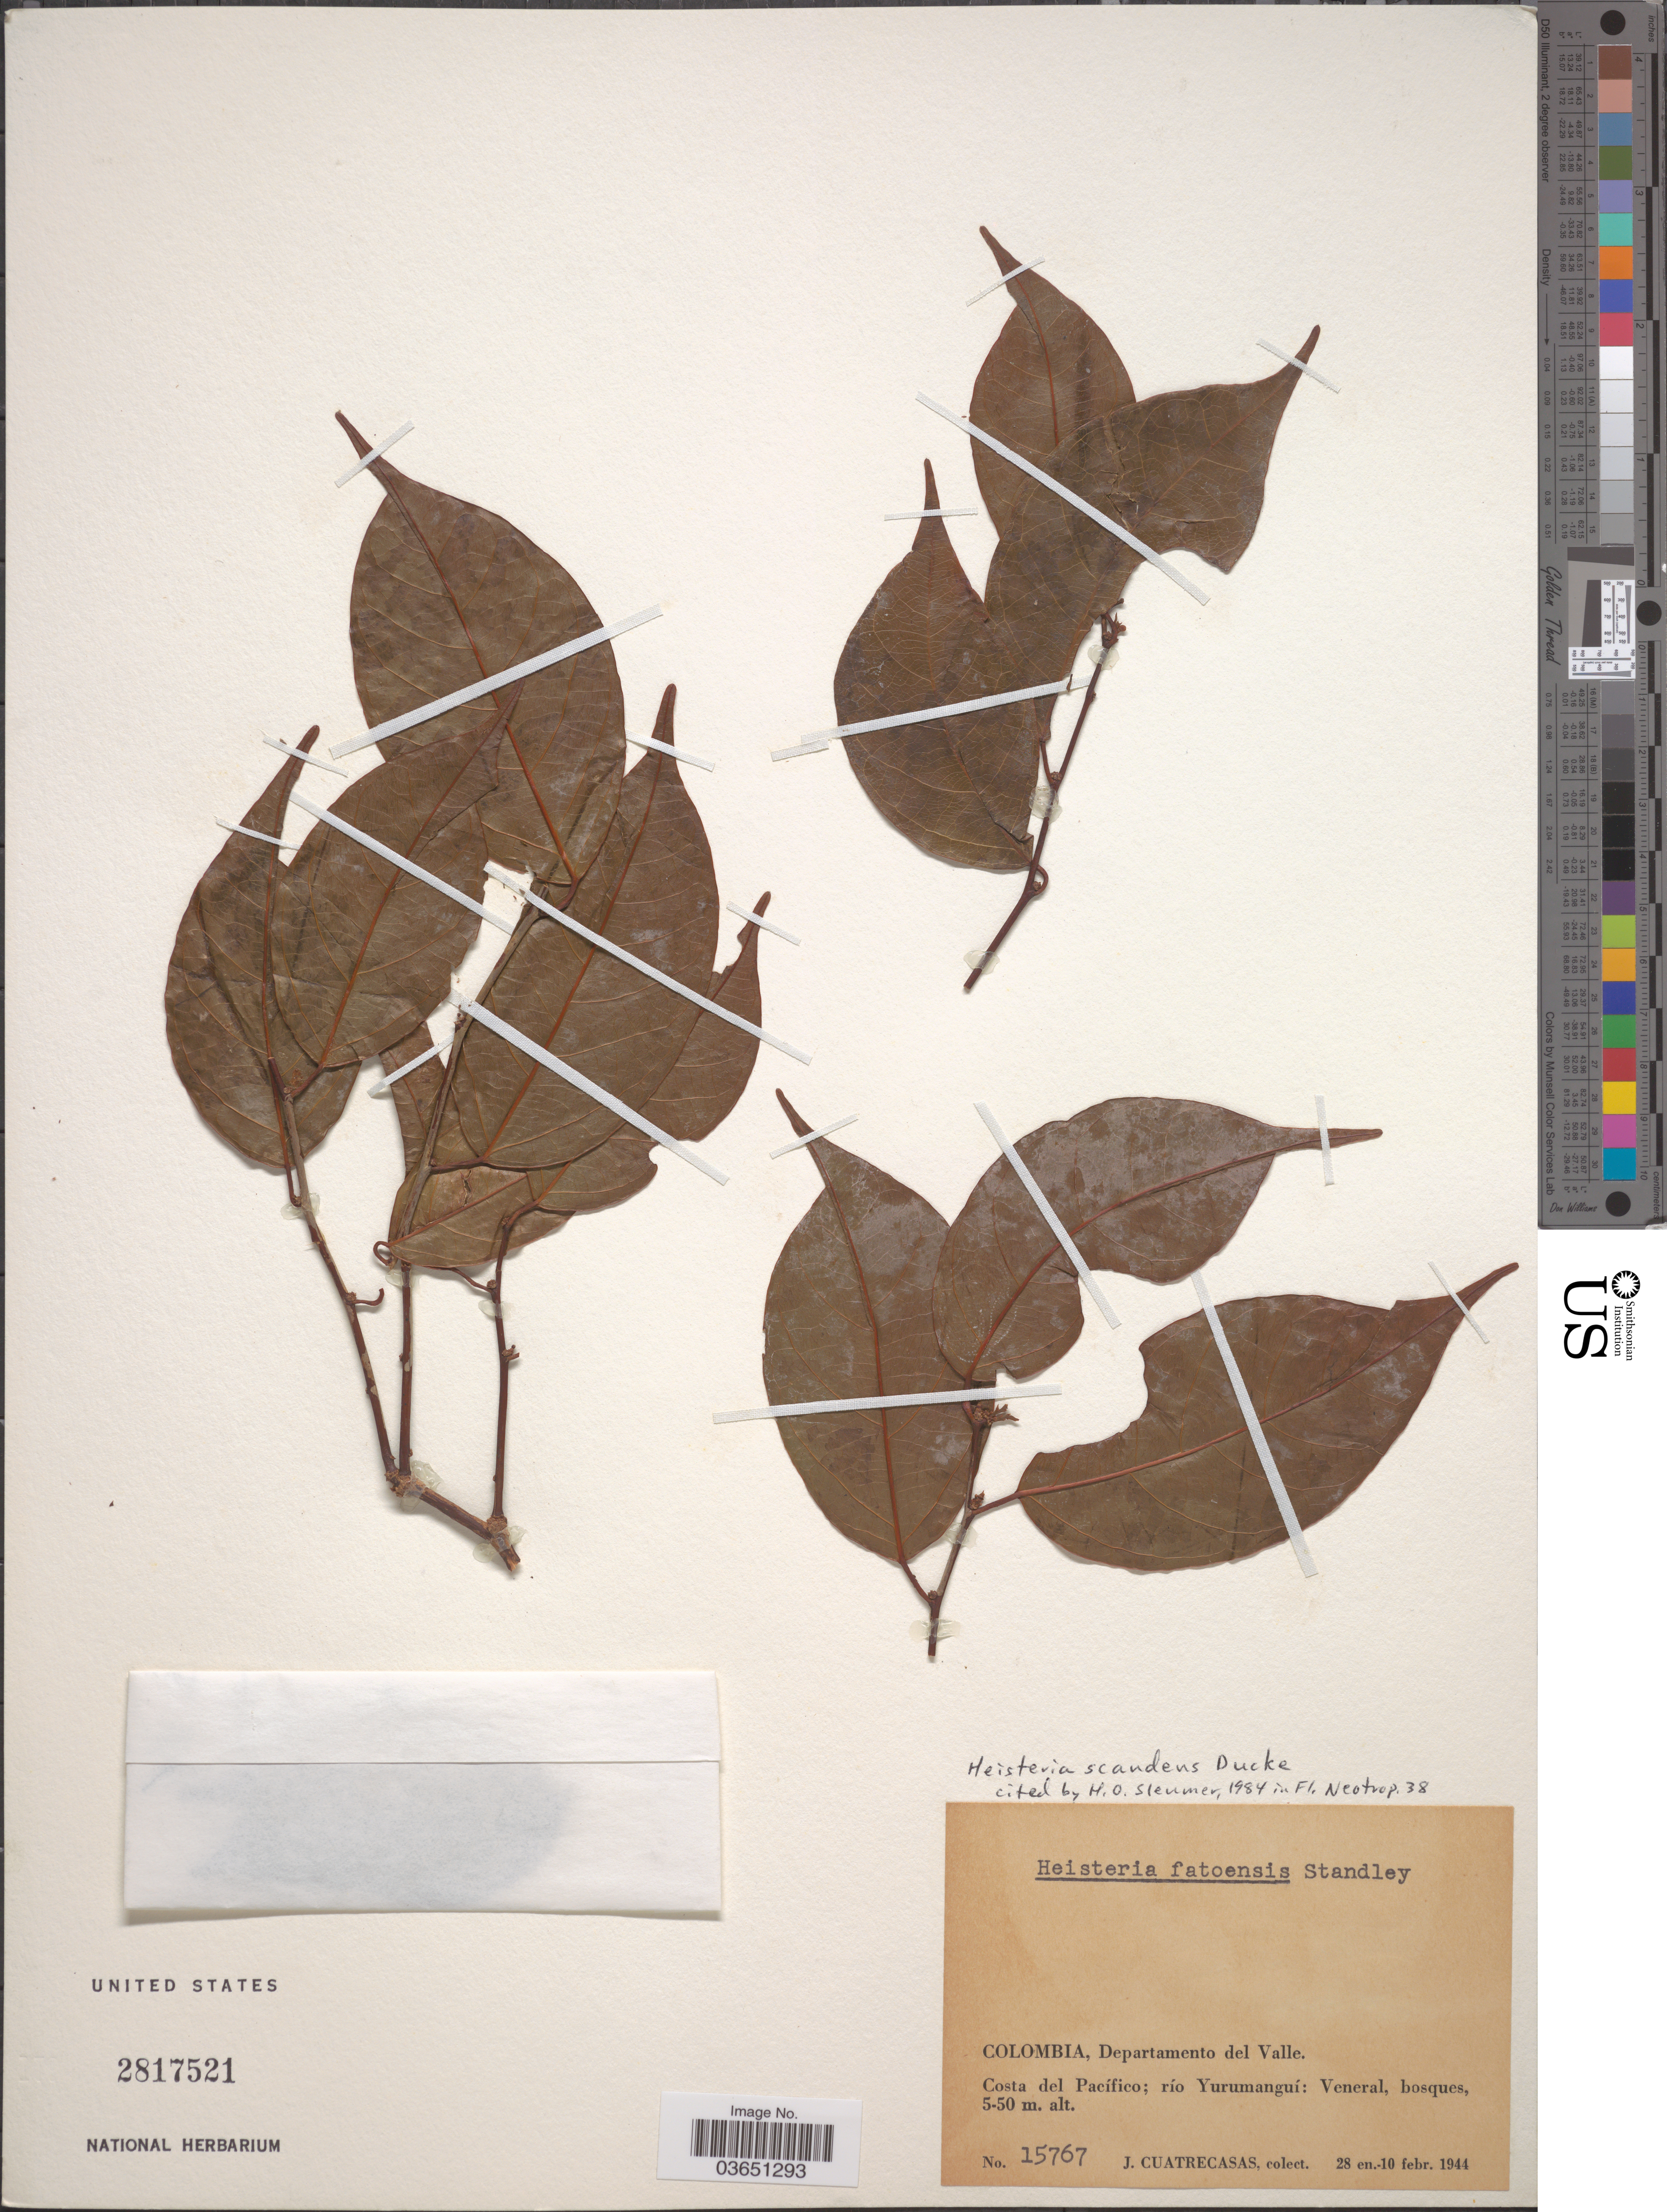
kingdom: Plantae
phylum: Tracheophyta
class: Magnoliopsida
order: Santalales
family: Erythropalaceae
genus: Heisteria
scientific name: Heisteria scandens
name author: Ducke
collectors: J. Cuatrecasas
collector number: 15767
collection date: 1944-02-10/1944-02-28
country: Colombia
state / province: Valle del Cauca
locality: Departamento del Valle. Costa del Pacífico; río Yurumanguí.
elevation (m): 5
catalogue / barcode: US 2817521